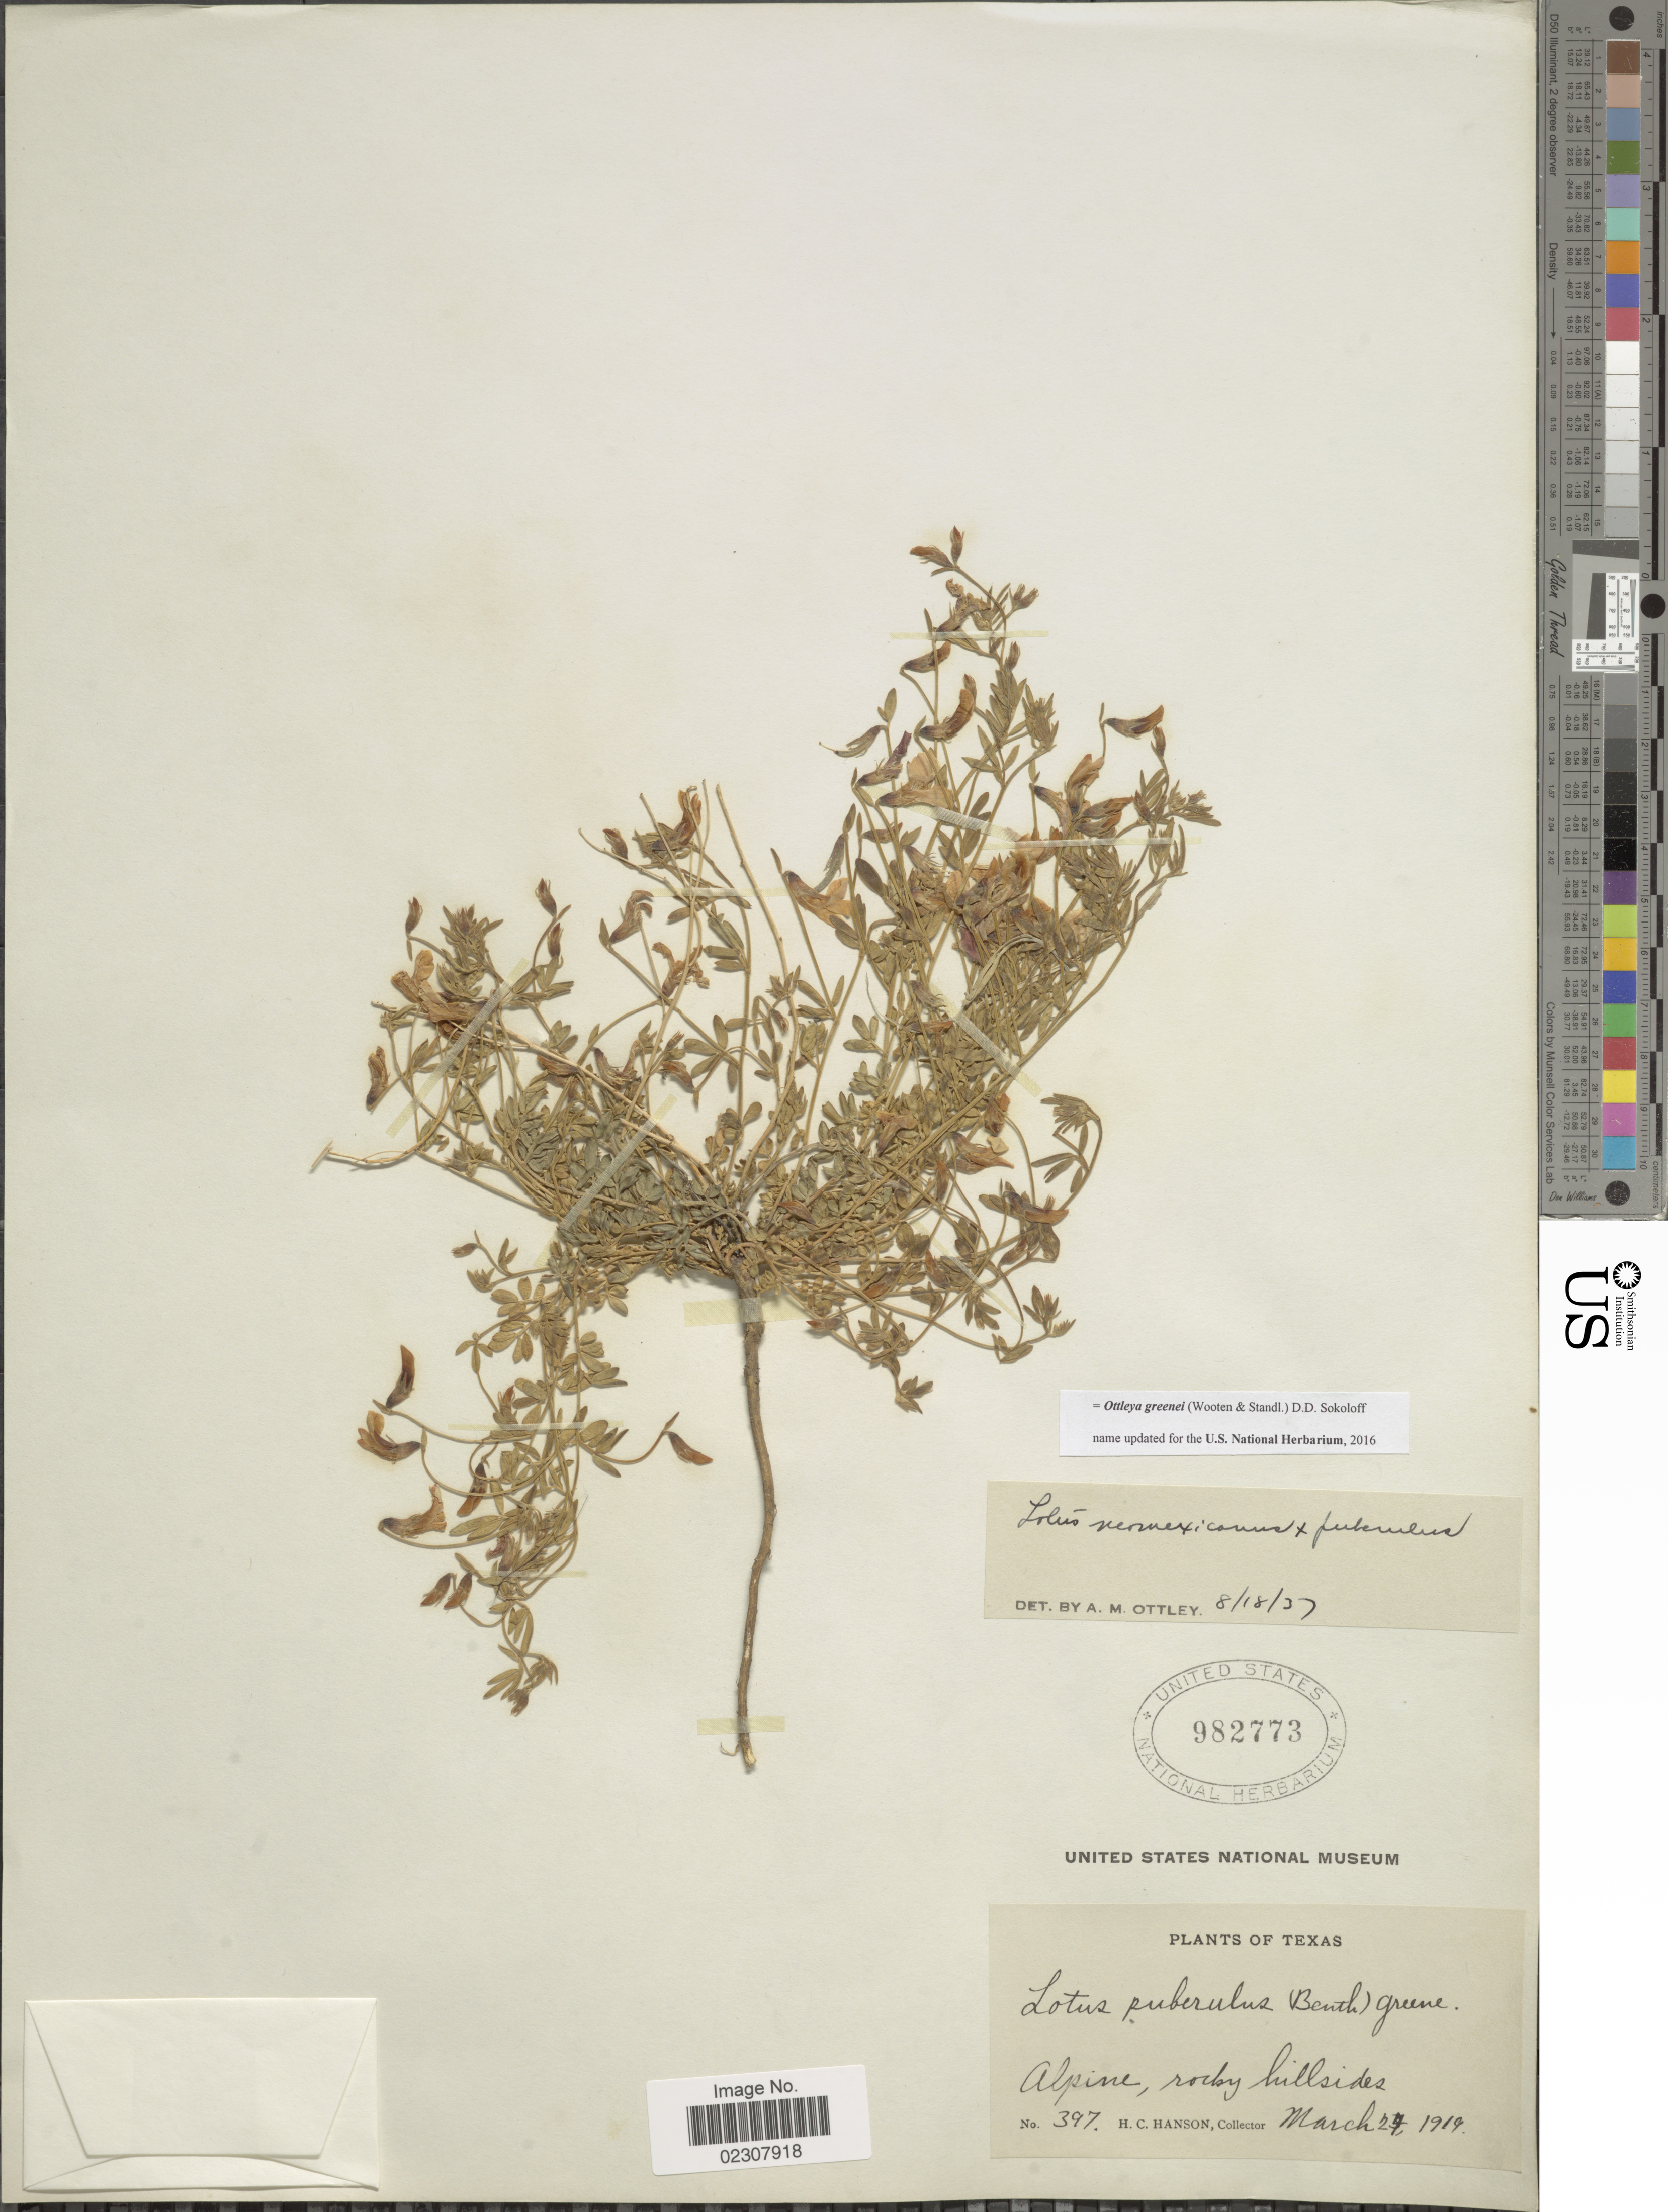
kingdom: Plantae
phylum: Tracheophyta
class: Magnoliopsida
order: Fabales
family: Fabaceae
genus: Ottleya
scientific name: Ottleya greenei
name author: (Wooten & Standl.) D.D. Sokoloff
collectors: H. Hanson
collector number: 397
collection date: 1919-03-27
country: United States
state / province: Texas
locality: Alpine, rocky hiilsdes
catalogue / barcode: US 982773